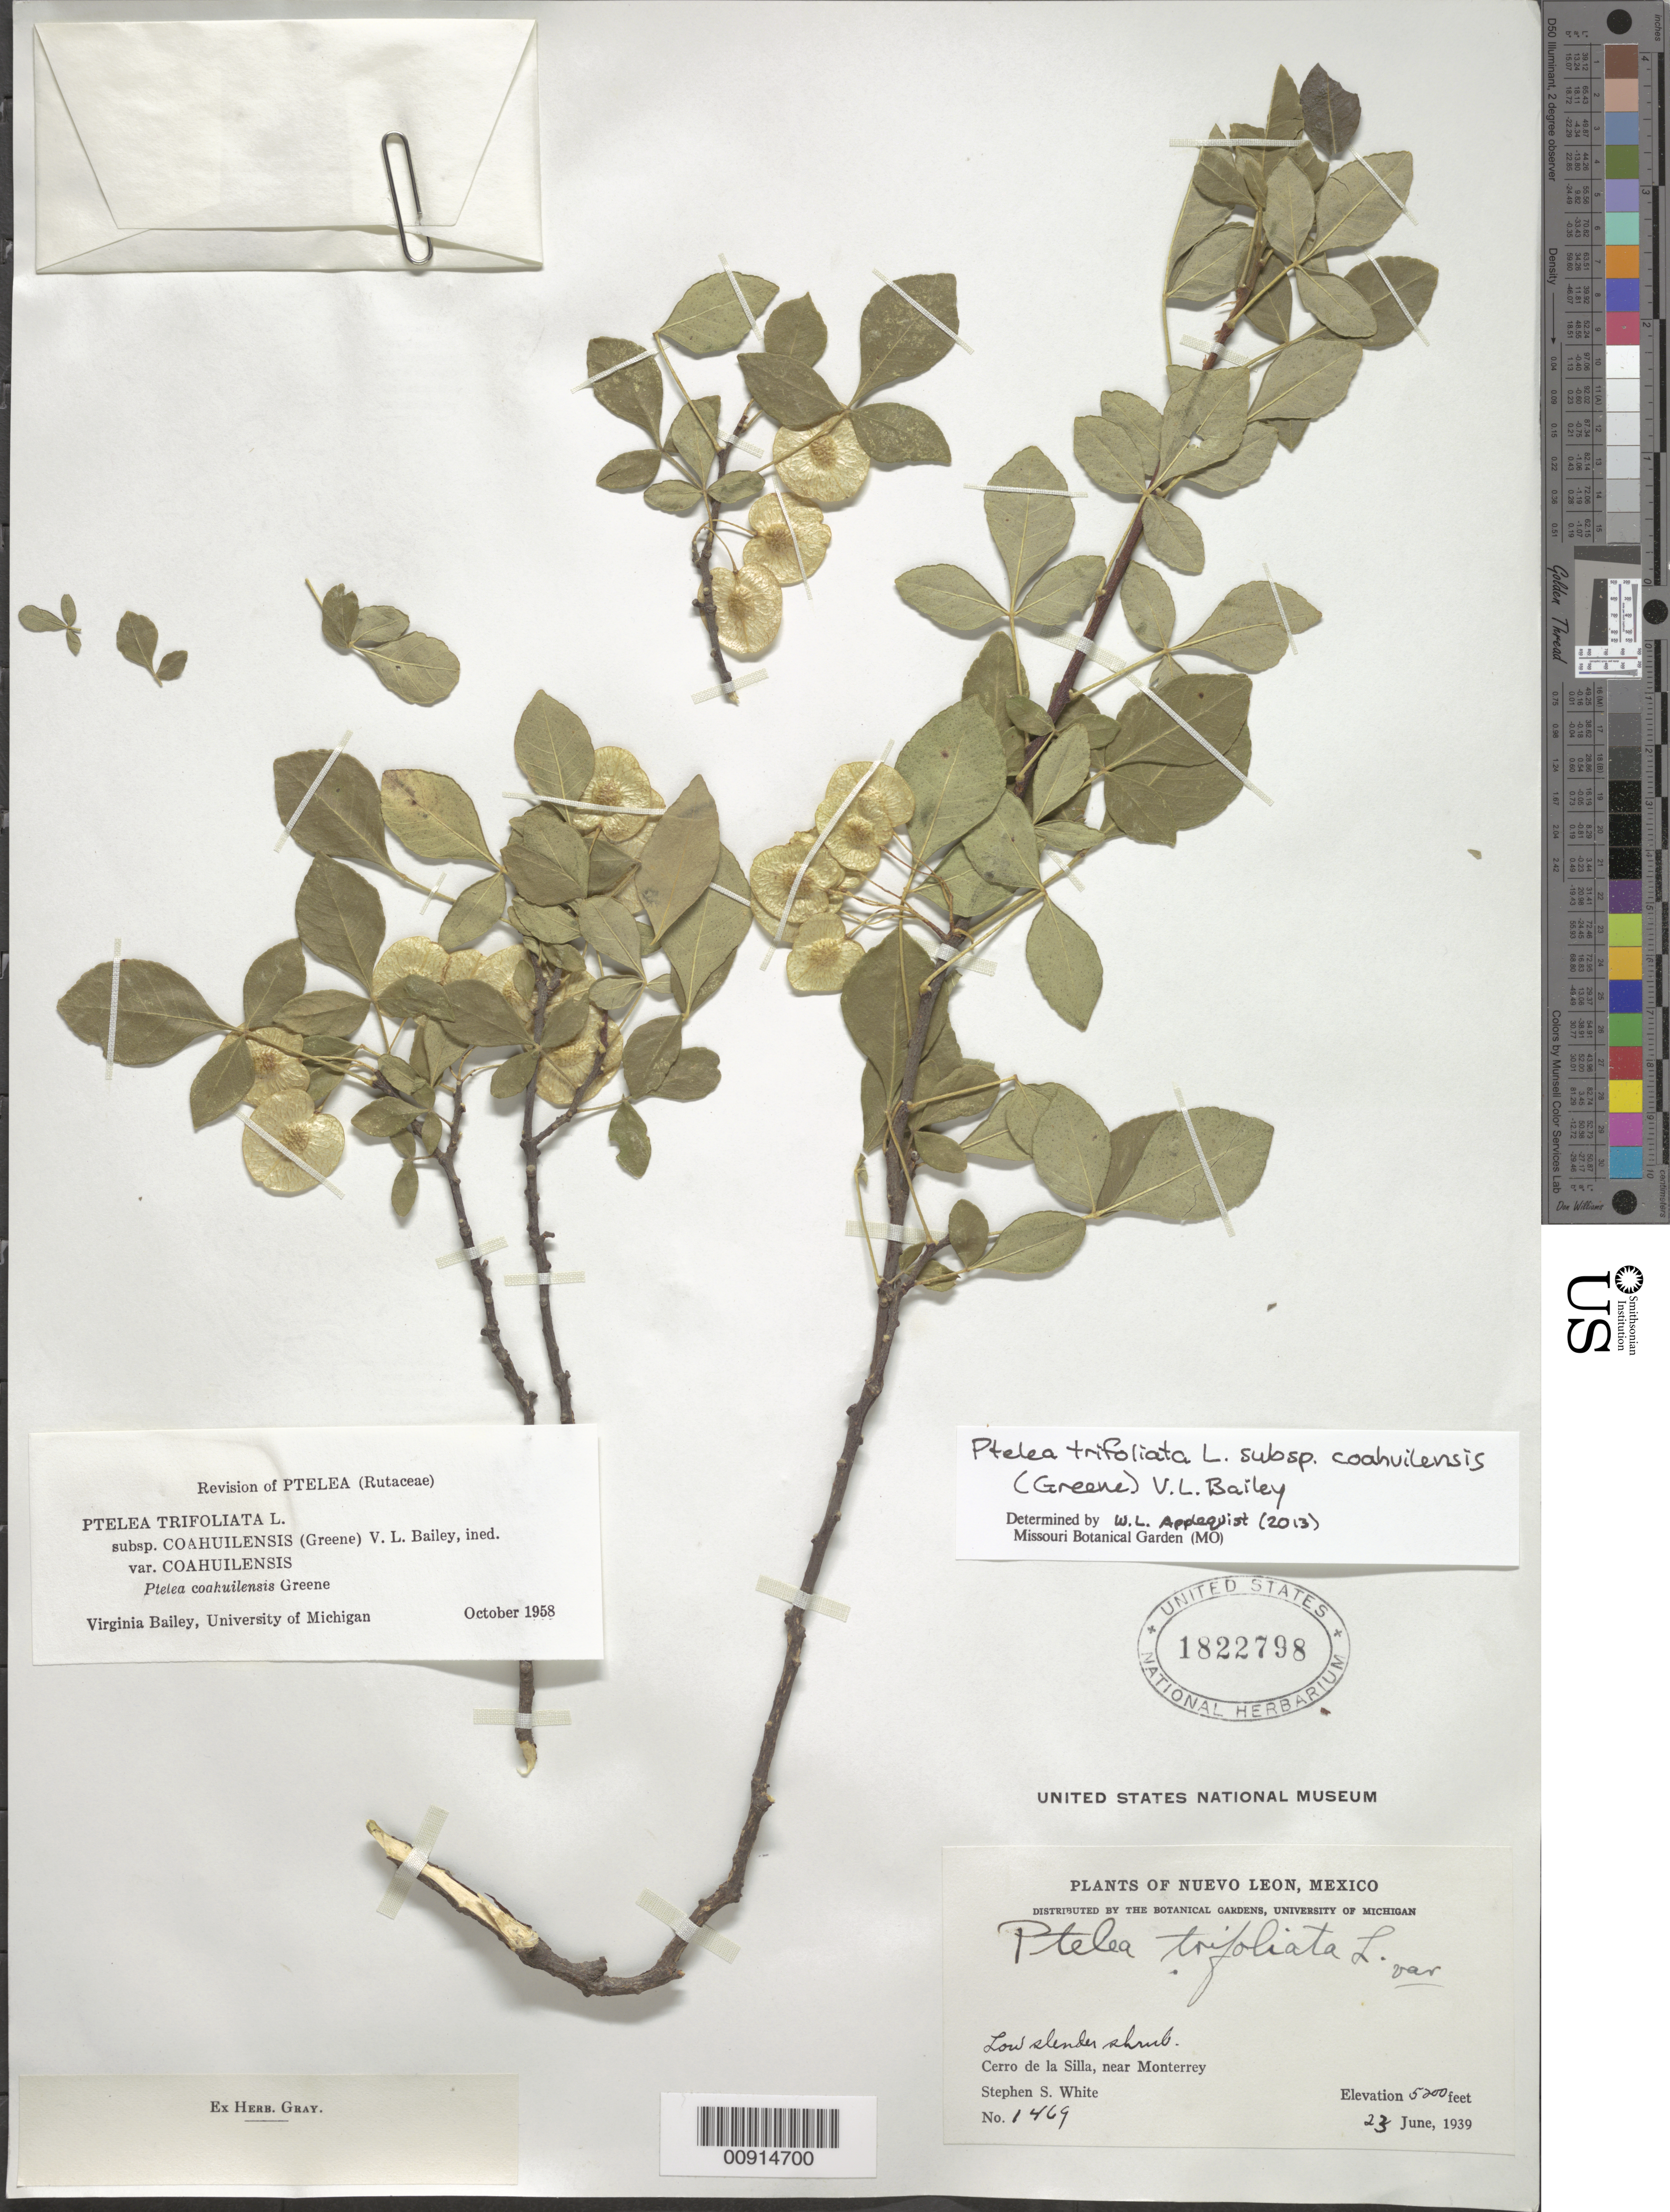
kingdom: Plantae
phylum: Tracheophyta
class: Magnoliopsida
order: Sapindales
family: Rutaceae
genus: Ptelea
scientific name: Ptelea trifoliata subsp. coahuilensis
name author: (Greene) V. L. Bailey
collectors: S. S. White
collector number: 1469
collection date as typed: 23 Jun 1939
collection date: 1939-06-23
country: Mexico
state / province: Nuevo León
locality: Cerro de la Silla, near Monterrey, Nuevo León.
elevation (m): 1524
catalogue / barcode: US 1822798